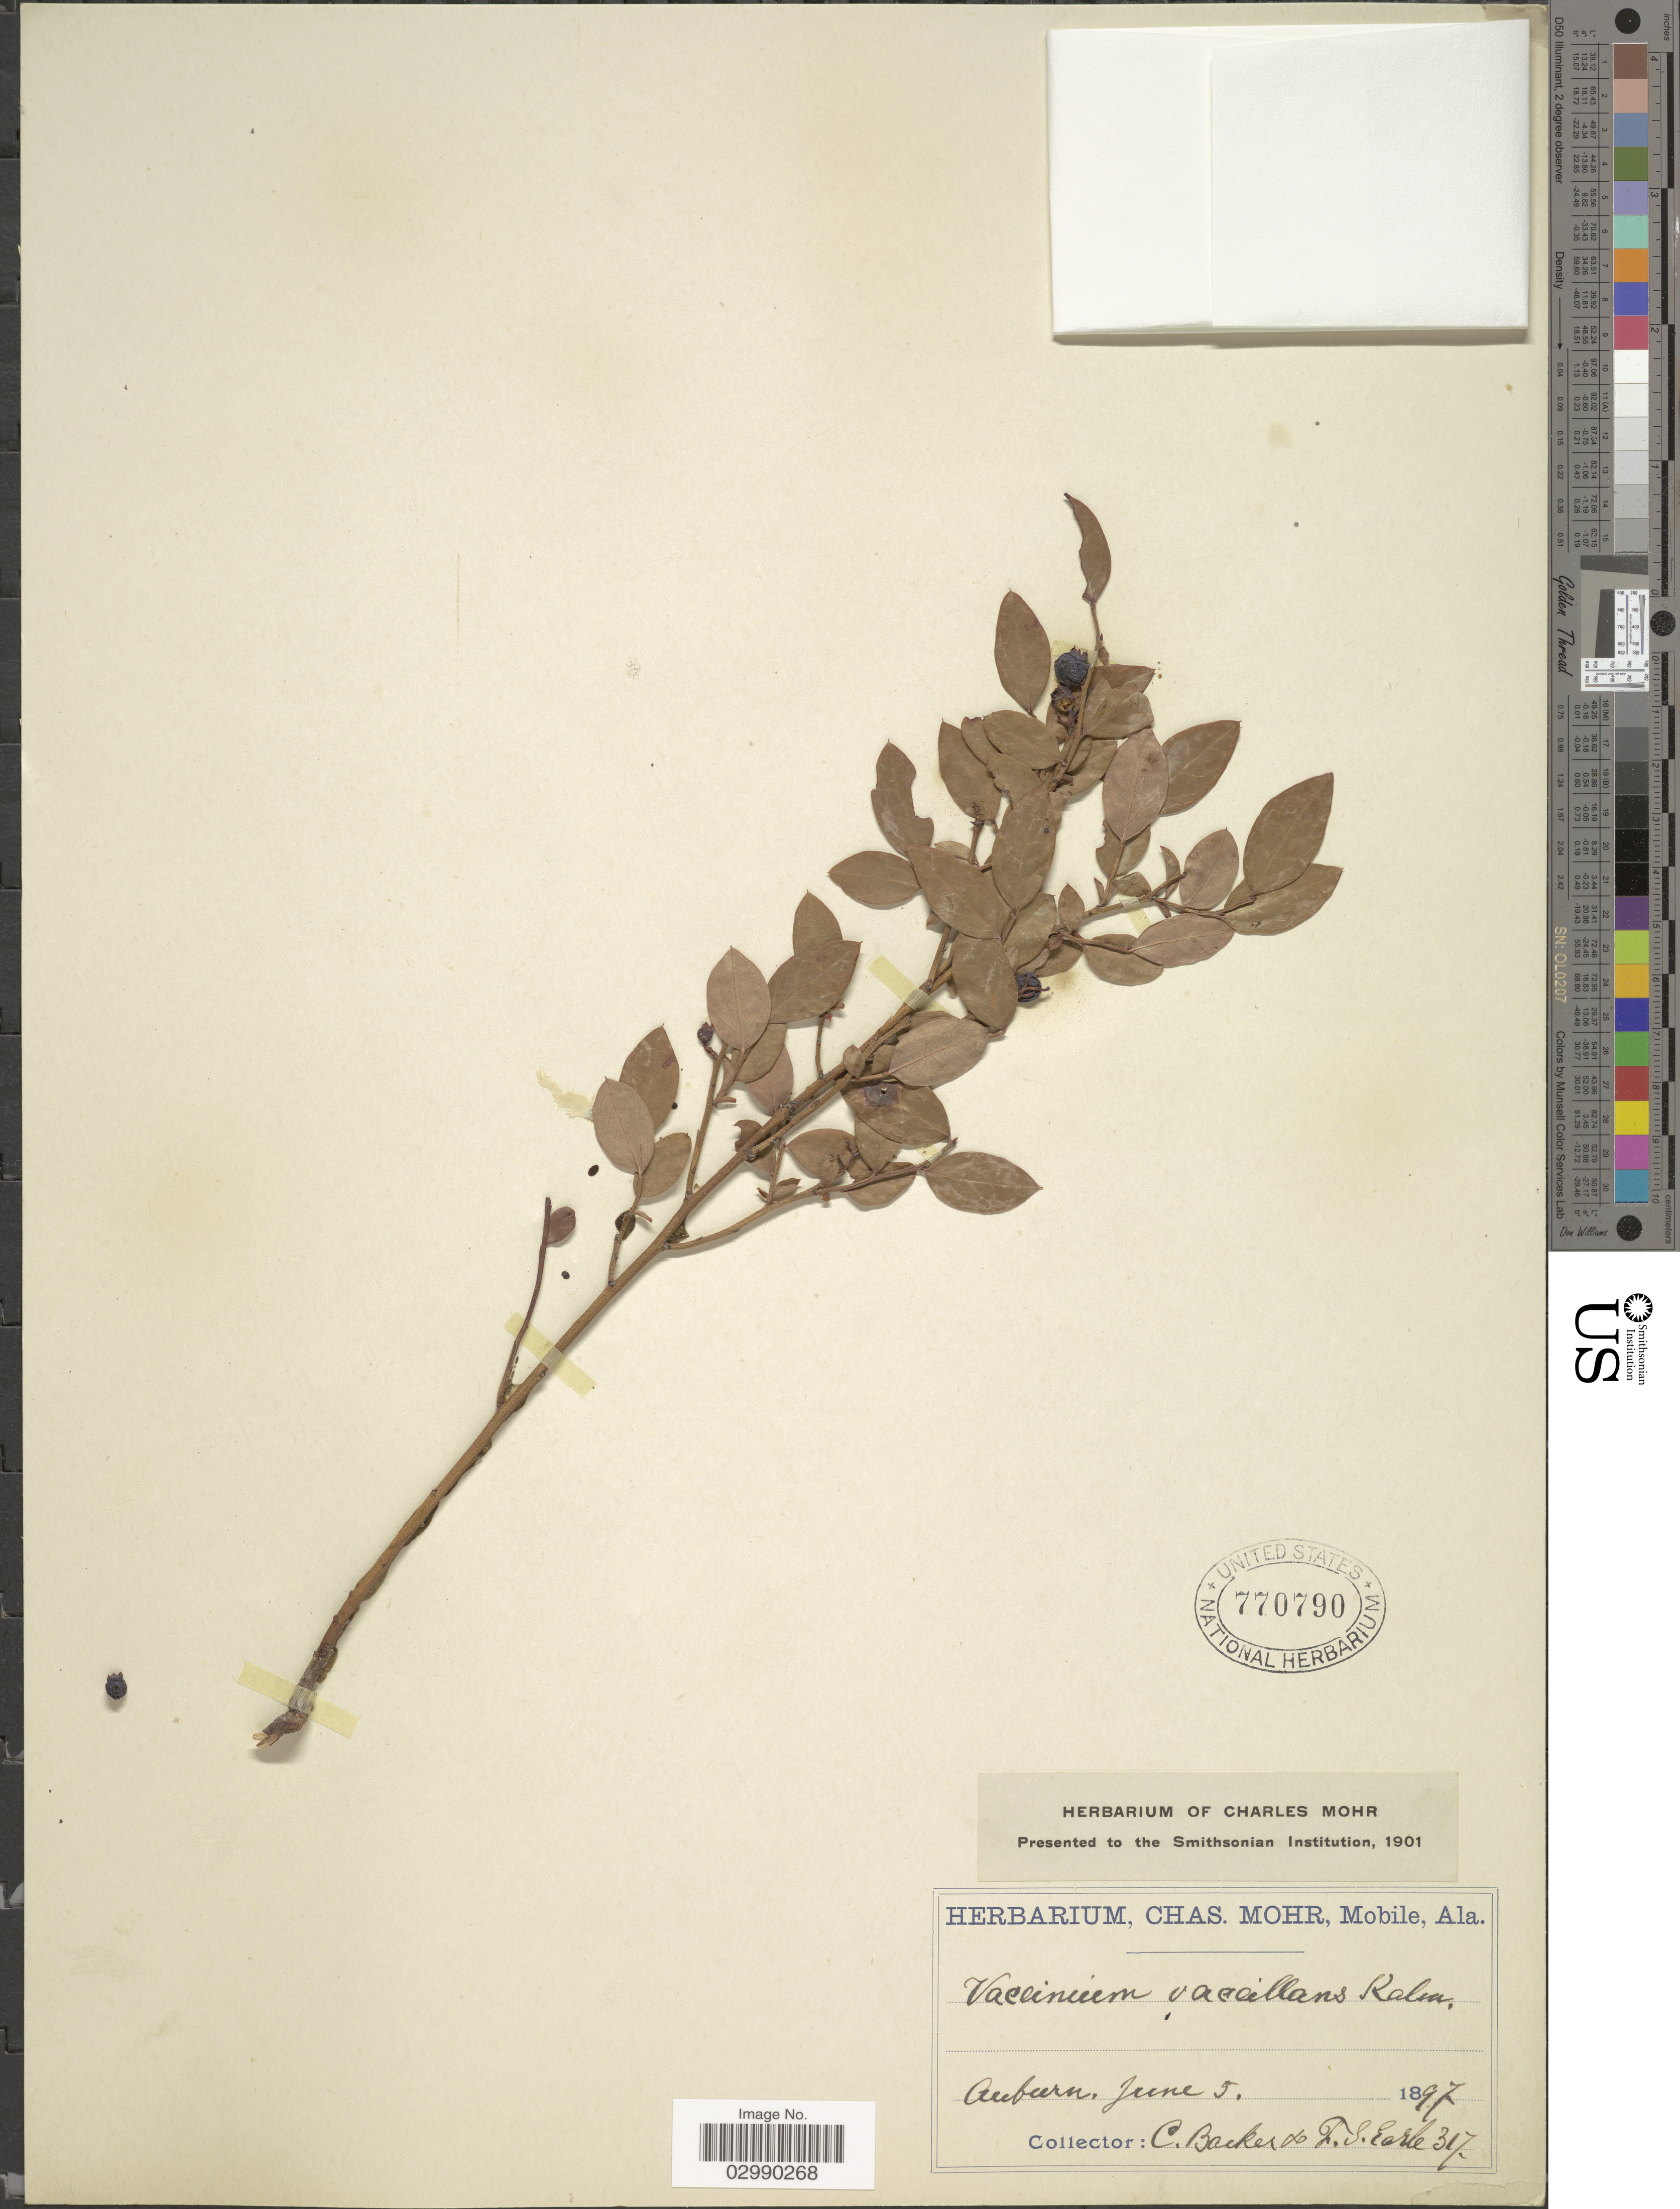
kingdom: Plantae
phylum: Tracheophyta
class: Magnoliopsida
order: Ericales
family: Ericaceae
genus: Vaccinium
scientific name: Vaccinium vacillans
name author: Kalm ex Torr.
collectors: C. Baker & F. S. Earle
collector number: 317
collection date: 1897-06-05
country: United States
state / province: Alabama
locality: Auburn.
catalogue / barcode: US 770790